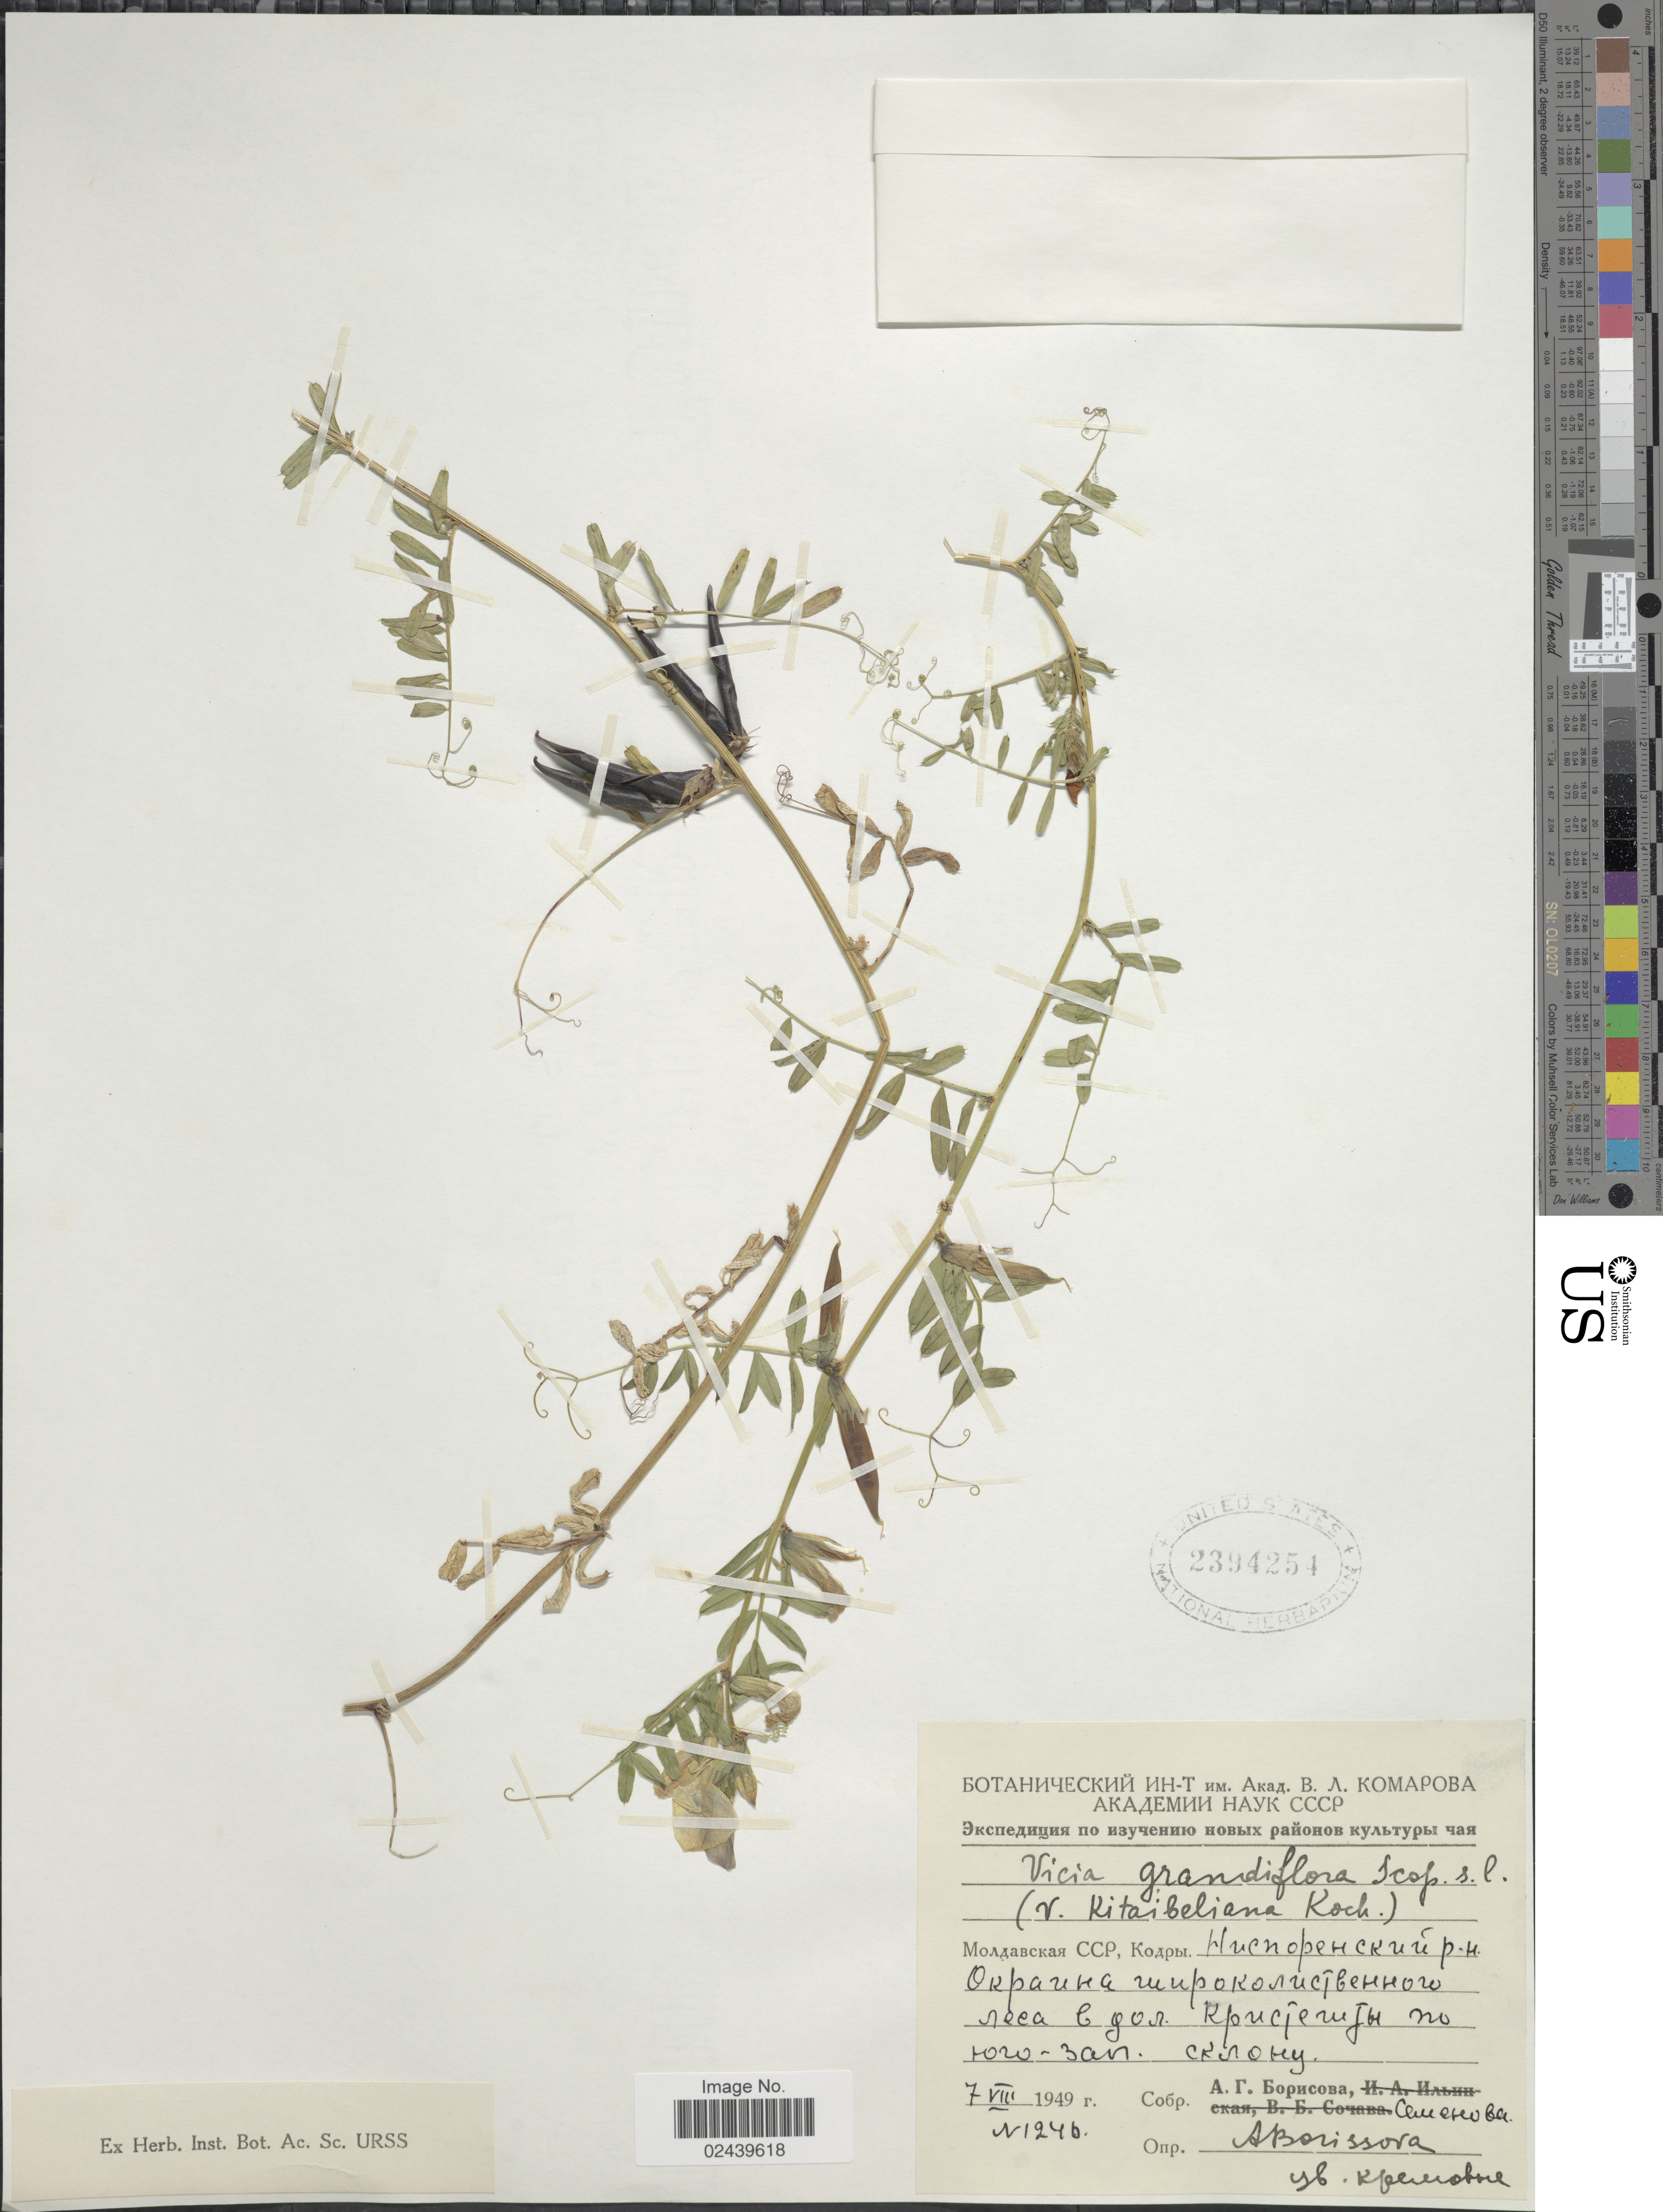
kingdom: Plantae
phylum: Tracheophyta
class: Magnoliopsida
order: Fabales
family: Fabaceae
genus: Vicia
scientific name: Vicia grandiflora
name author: Scop.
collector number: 1246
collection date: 1949-08-07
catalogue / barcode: US 2394254